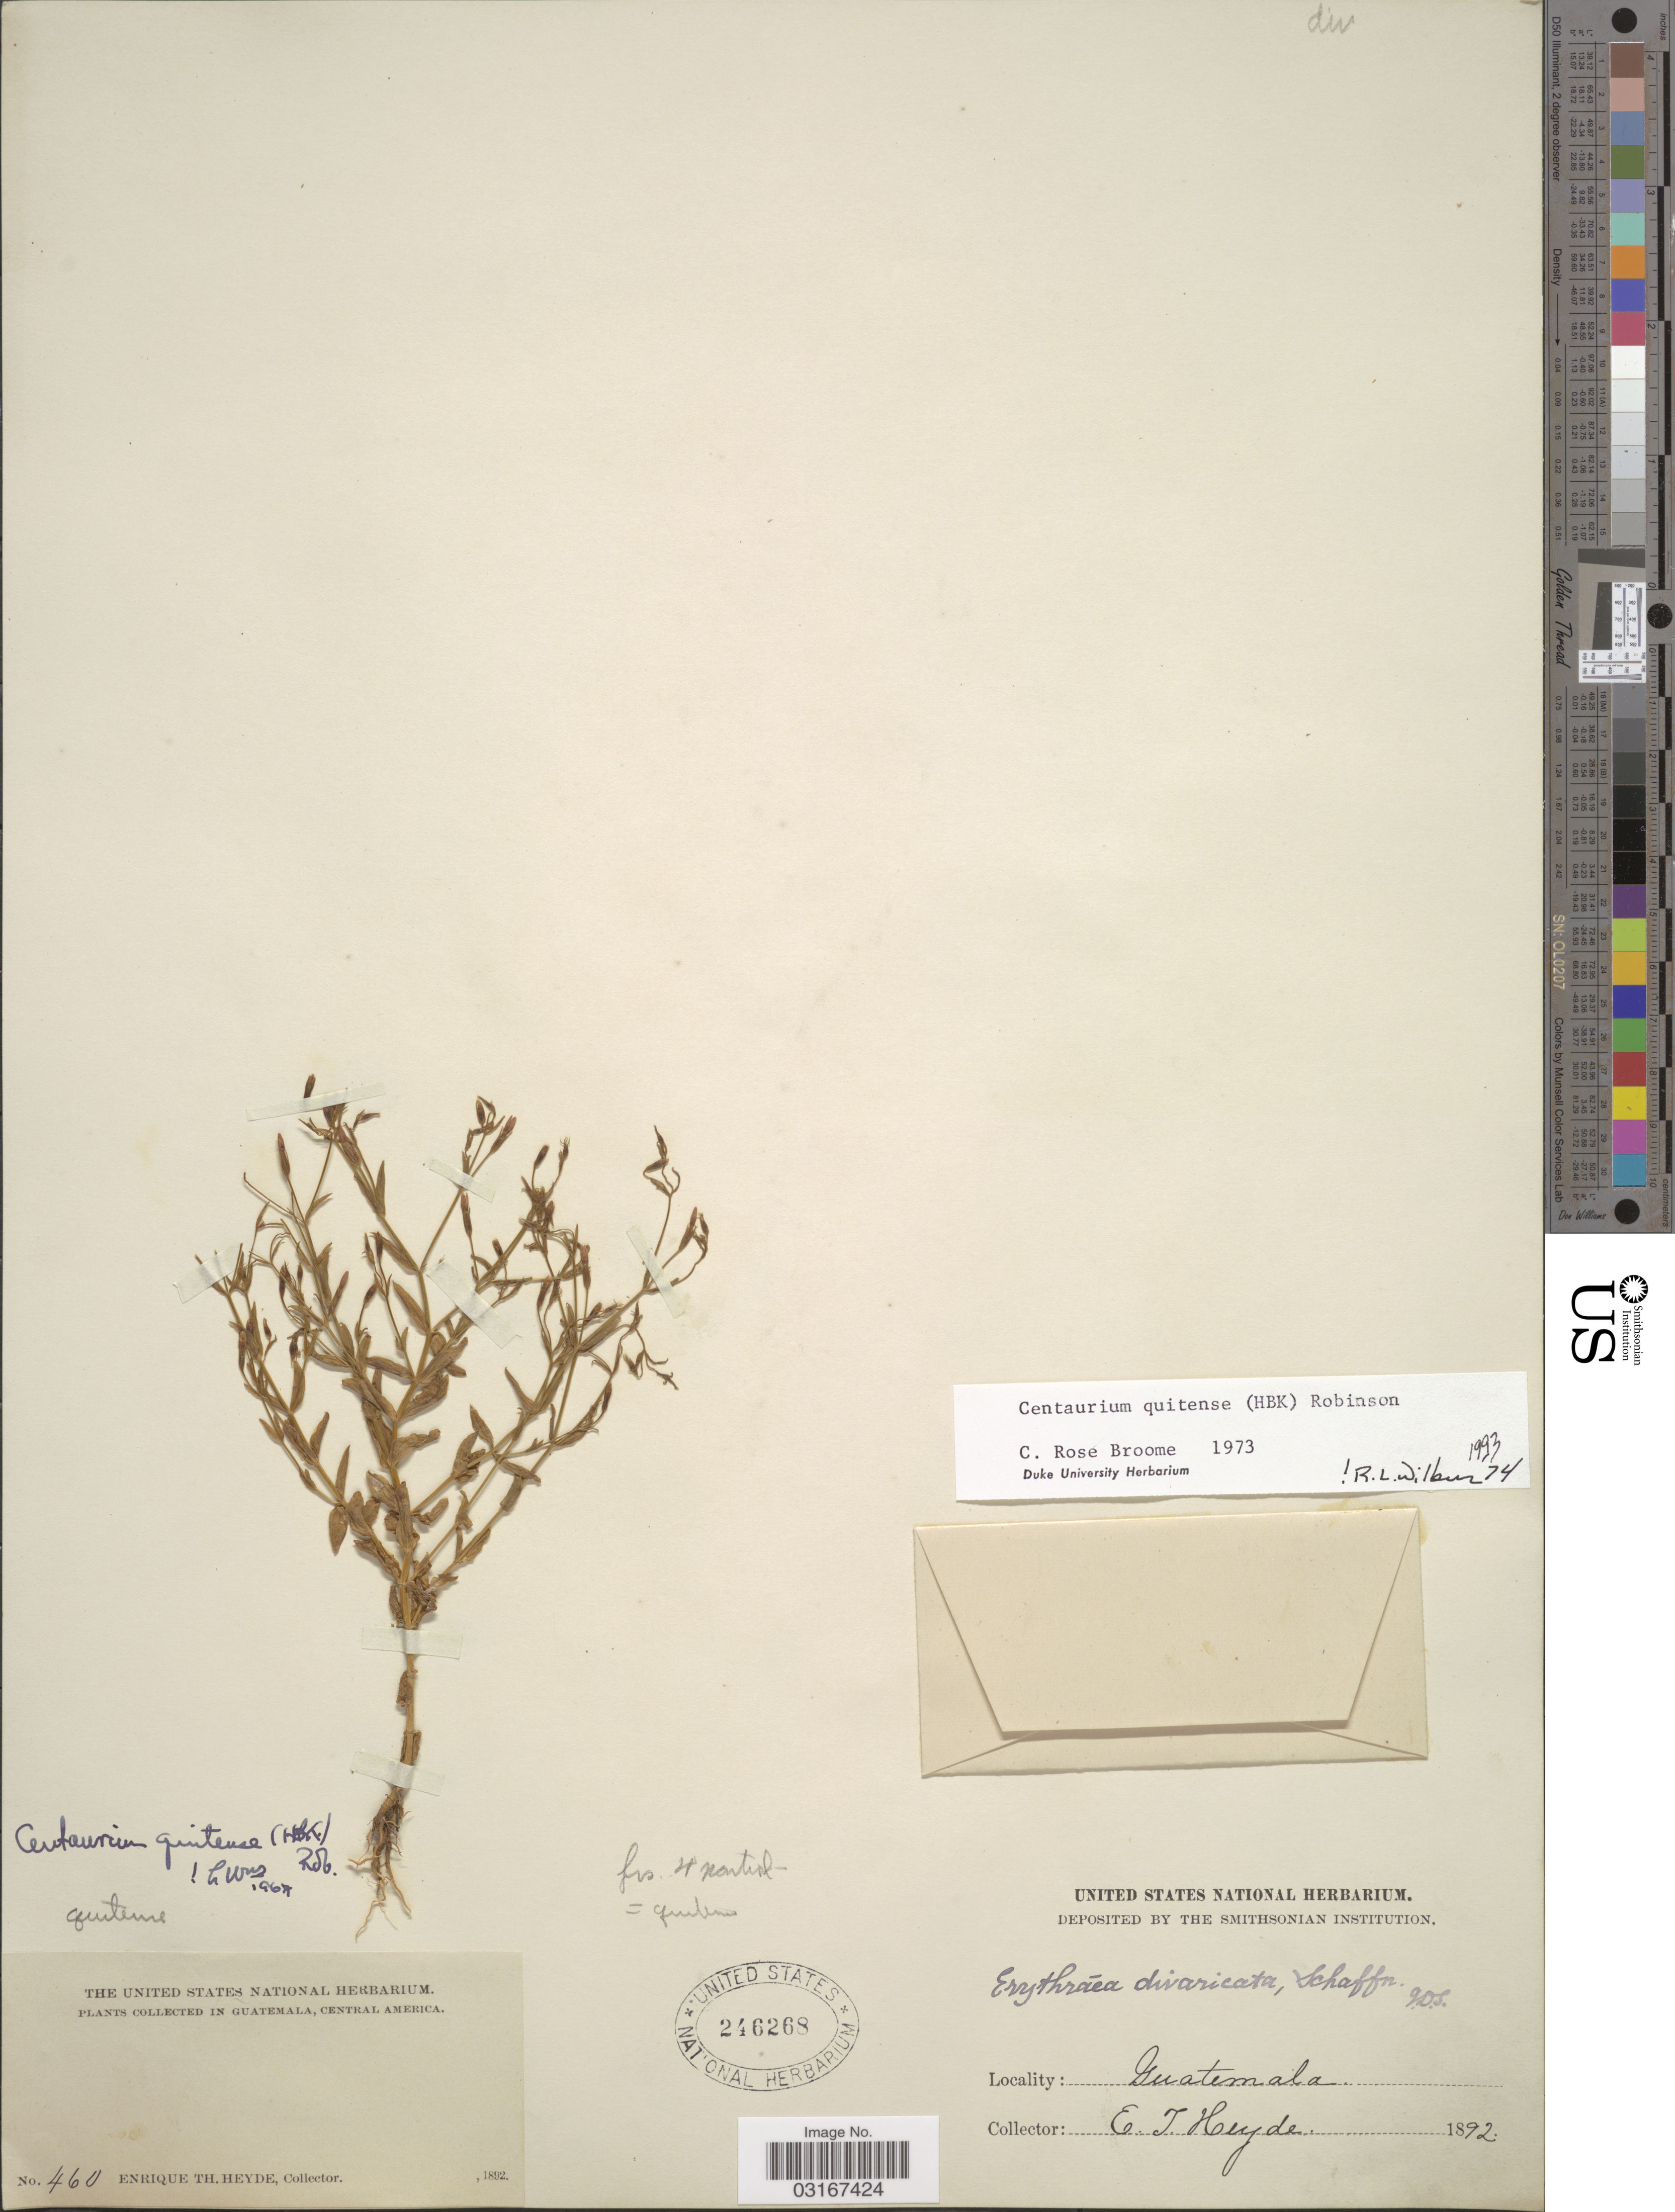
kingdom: Plantae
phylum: Tracheophyta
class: Magnoliopsida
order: Gentianales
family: Gentianaceae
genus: Centaurium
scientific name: Centaurium quitense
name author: (Kunth) B.L. Rob.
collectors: E. T. Heyde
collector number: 460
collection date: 1892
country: Guatemala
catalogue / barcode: US 246268